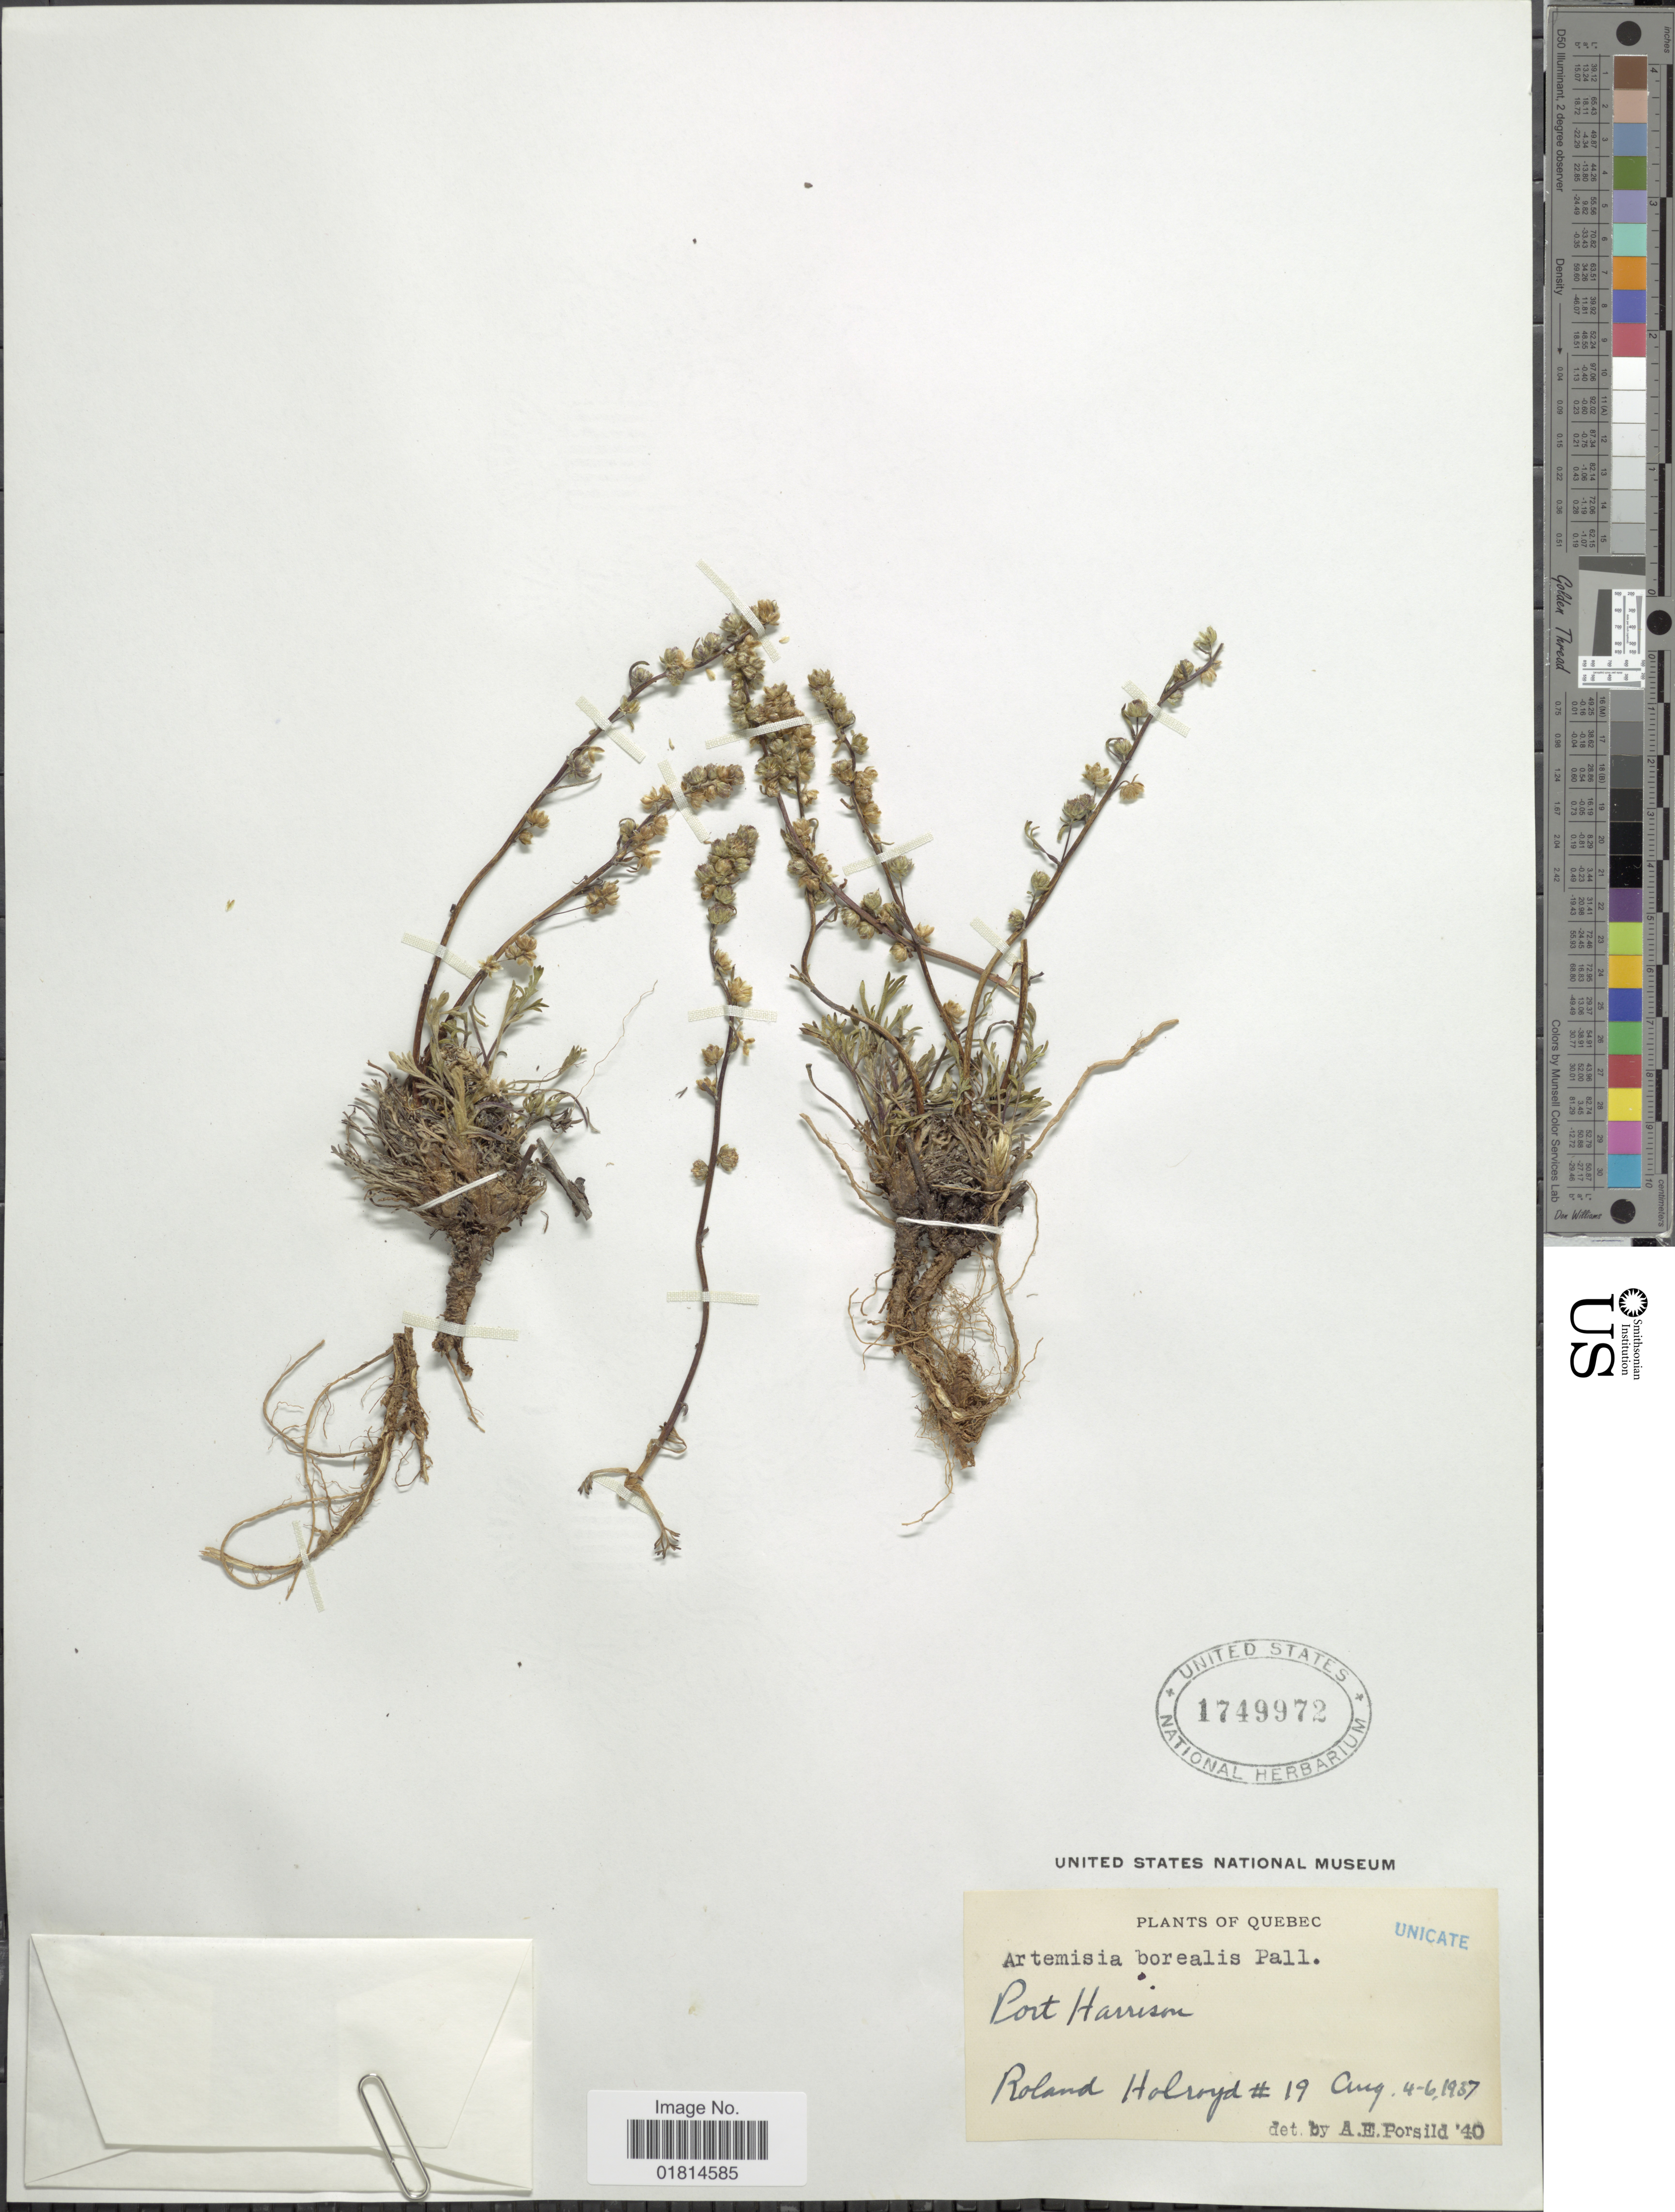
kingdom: Plantae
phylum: Tracheophyta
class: Magnoliopsida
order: Asterales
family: Asteraceae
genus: Artemisia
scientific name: Artemisia borealis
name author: Pall.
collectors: R. Holroyd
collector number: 19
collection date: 1937-08-04/1937-08-06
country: Canada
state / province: Quebec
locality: Port Harrison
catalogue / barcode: US 1749972